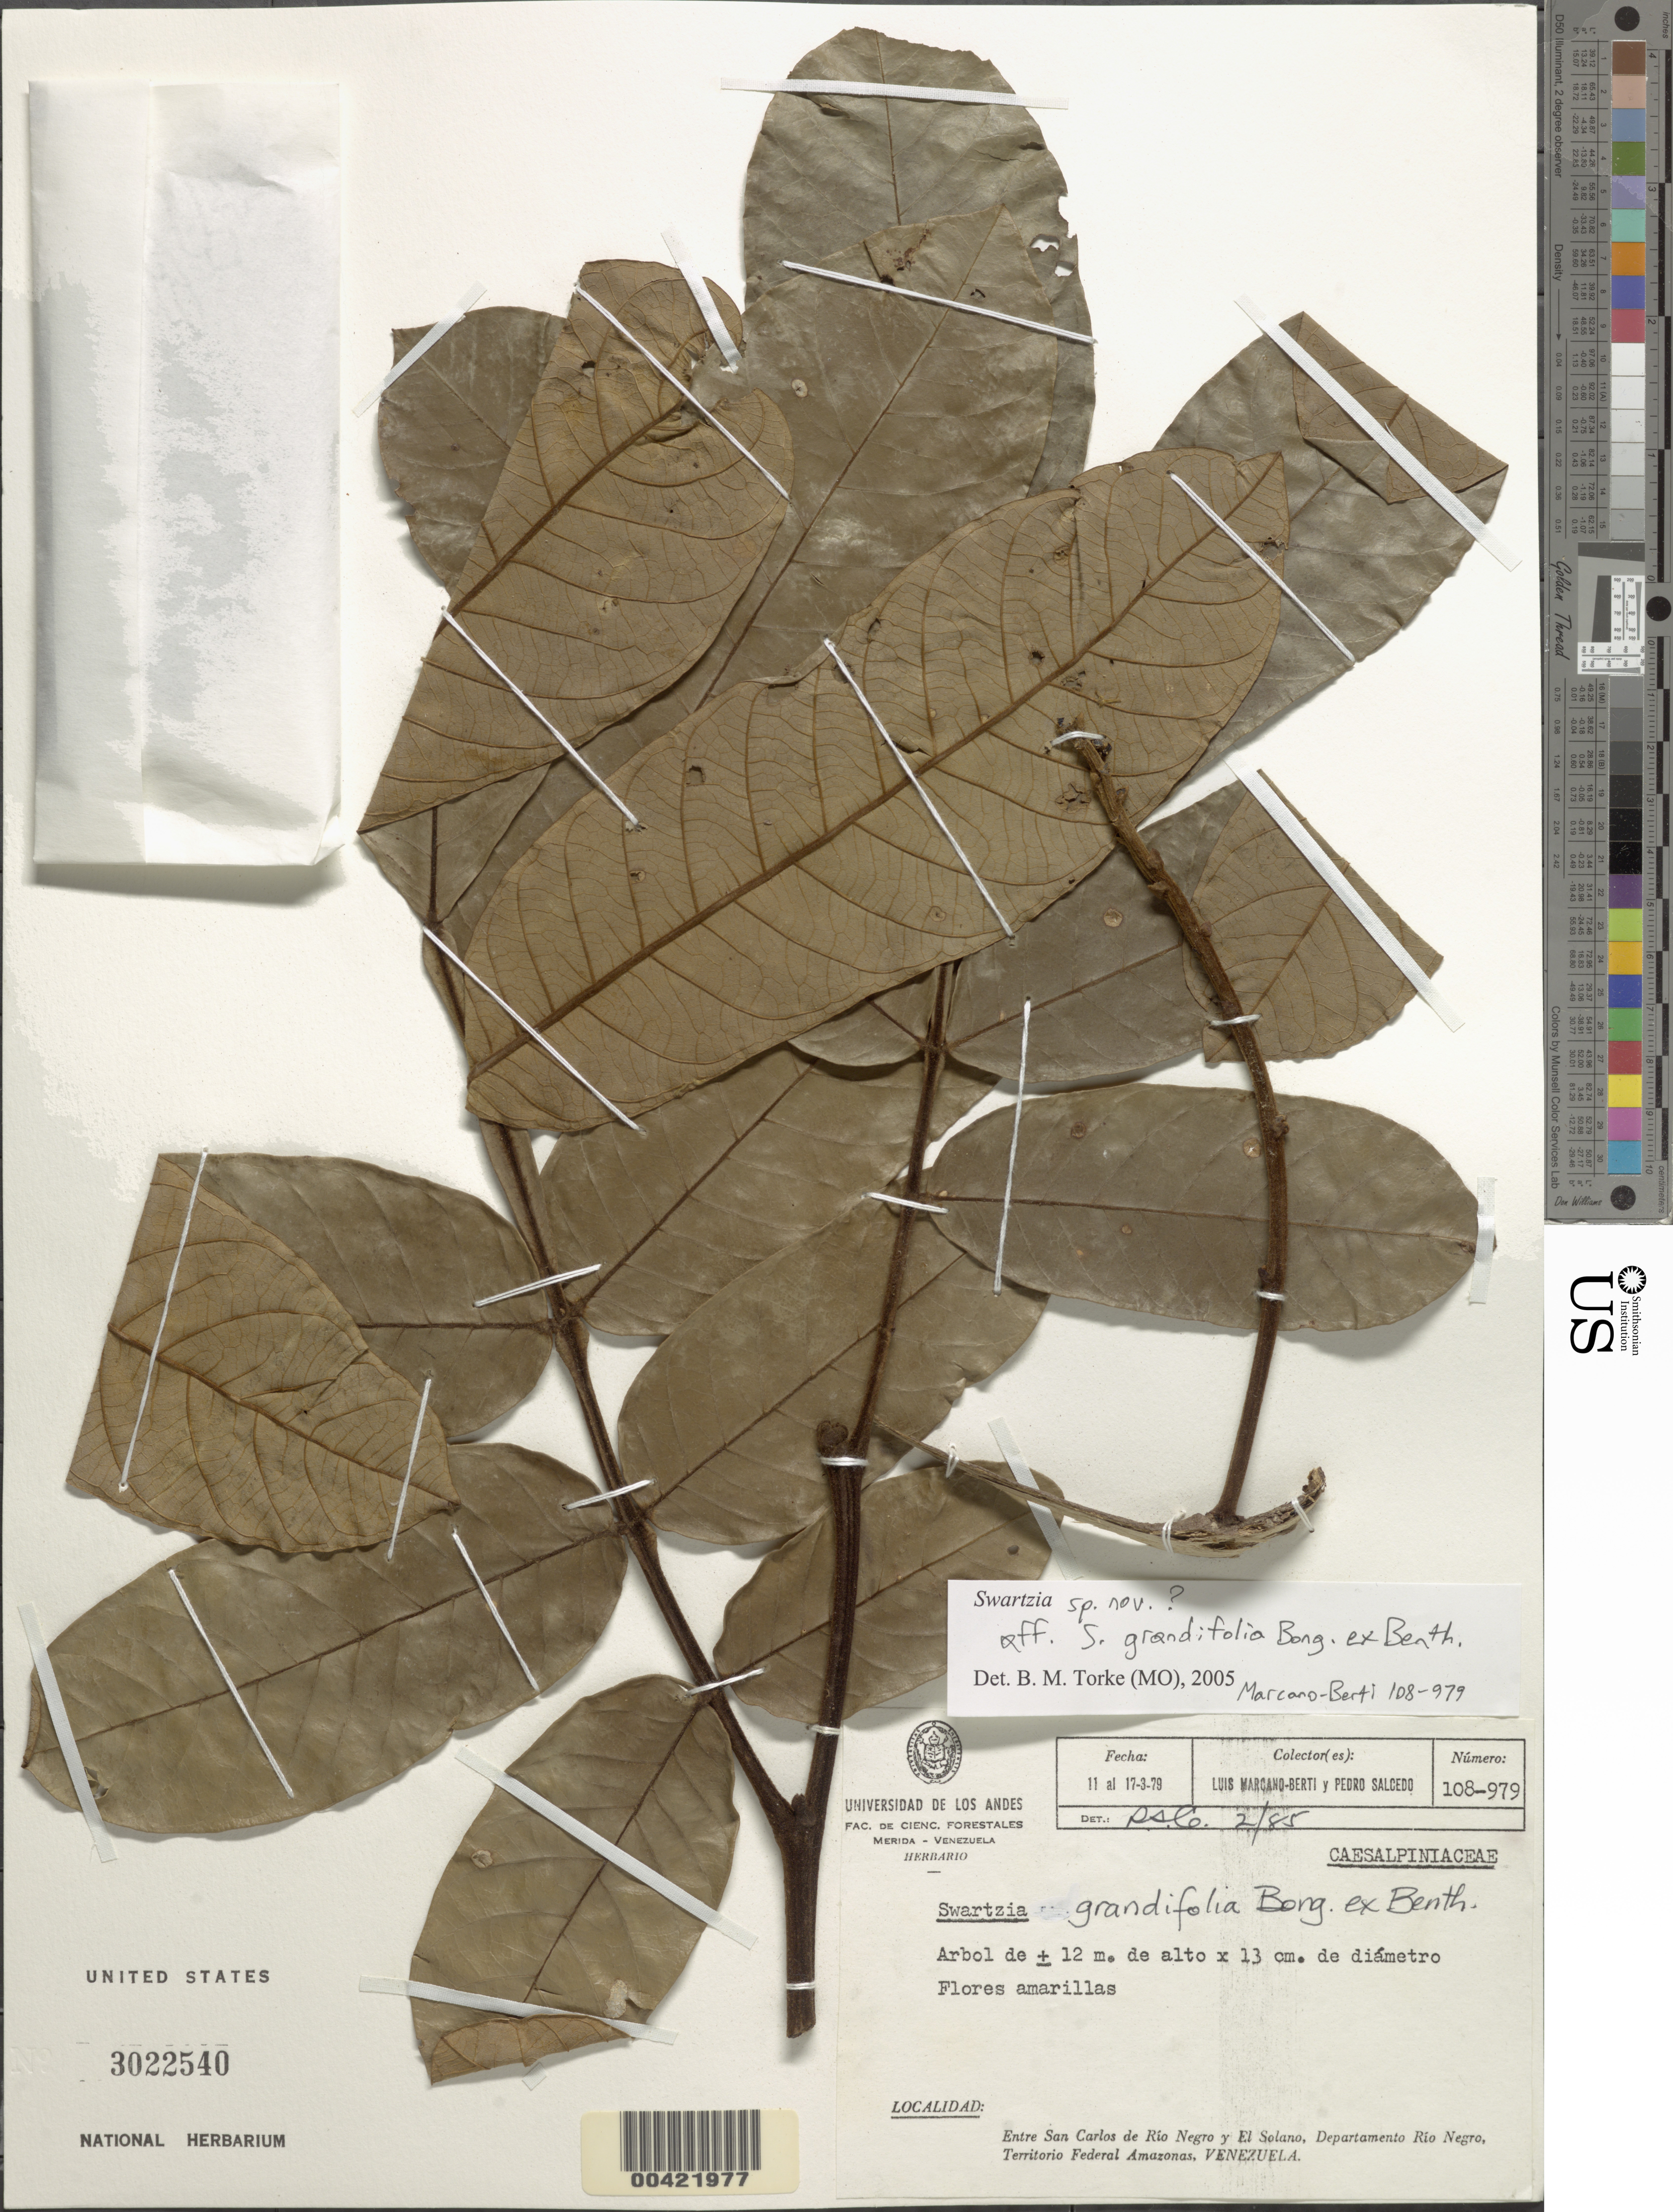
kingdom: Plantae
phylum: Tracheophyta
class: Magnoliopsida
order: Fabales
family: Fabaceae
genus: Swartzia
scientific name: Swartzia sp. nov. aff. grandifolia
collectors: L. Marcano-Berti & P. Salcedo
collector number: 108-979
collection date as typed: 11 Mar 1979 to 17 Mar 1979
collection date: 1979-03-11/1979-03-17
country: Venezuela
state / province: Amazonas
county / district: Rio Negro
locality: Entre San Carlos de Rio Negro y El Solano.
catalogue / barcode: US 3022540